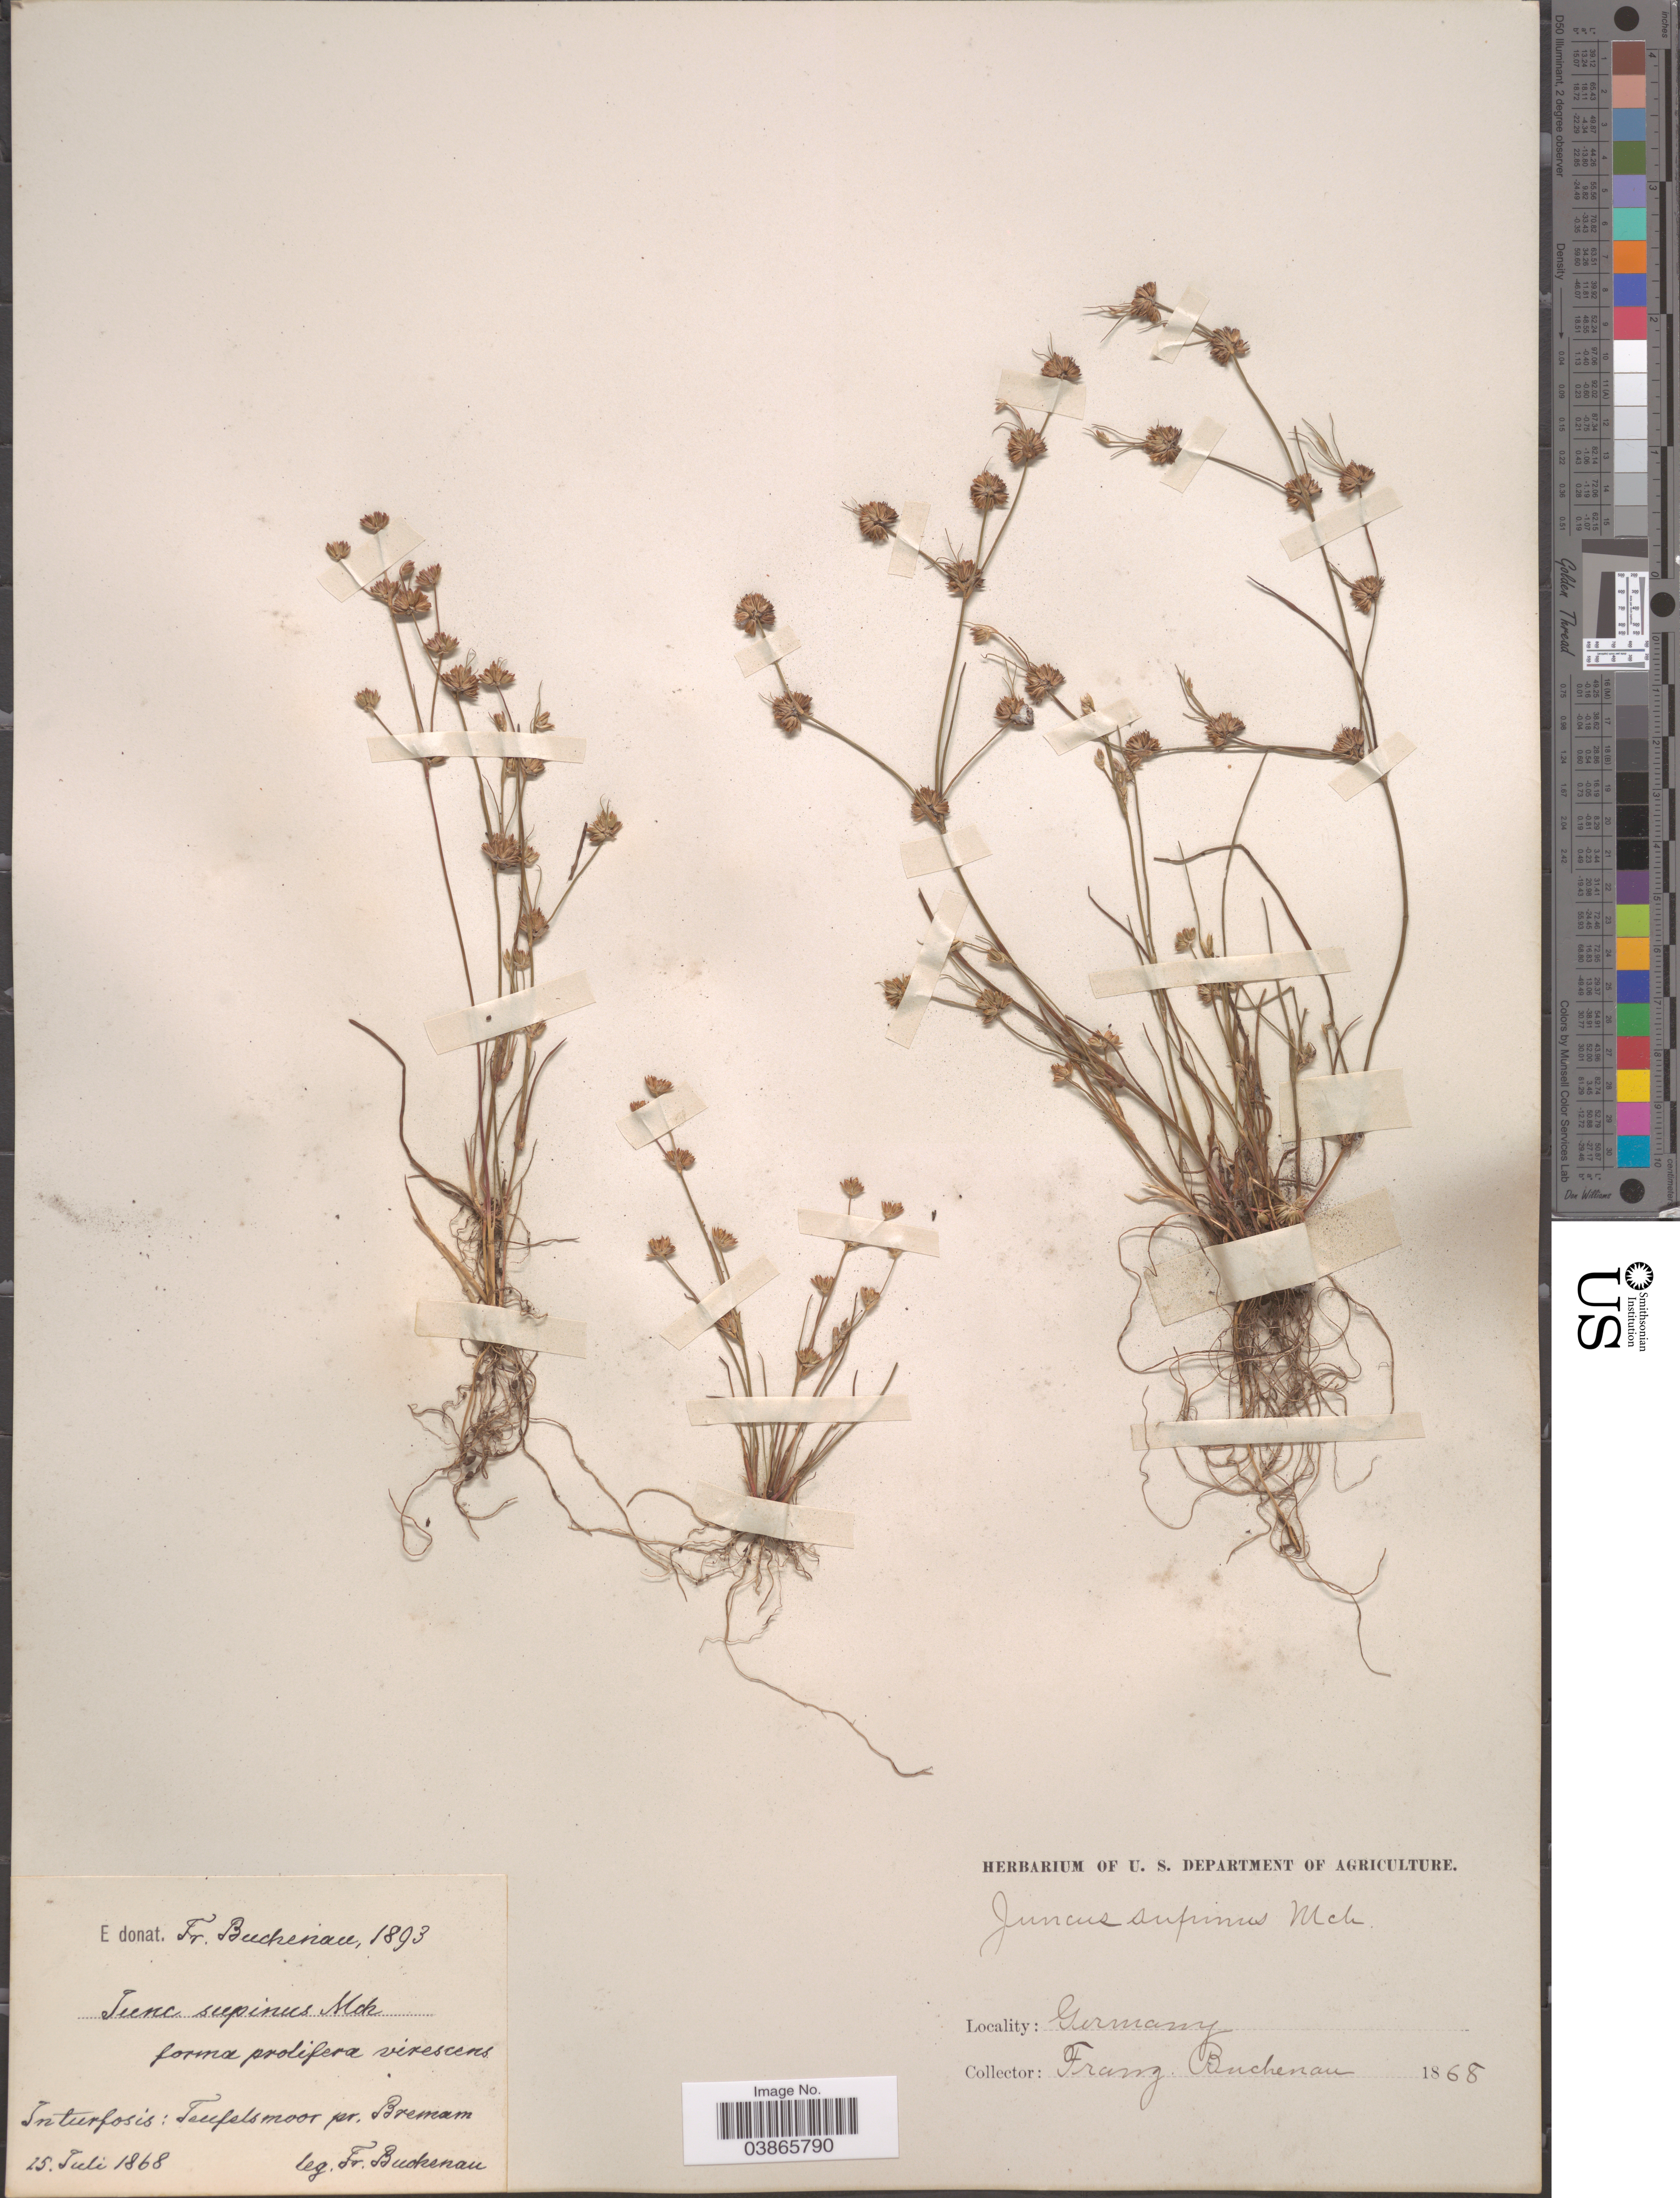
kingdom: Plantae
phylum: Tracheophyta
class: Liliopsida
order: Poales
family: Juncaceae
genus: Juncus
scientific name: Juncus supinus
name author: Moench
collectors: F. Buchenau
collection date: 1868-07-25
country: Germany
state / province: Bremen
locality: Inturfosis: Tsuplsmoor pr. Bremam. [interpreted]